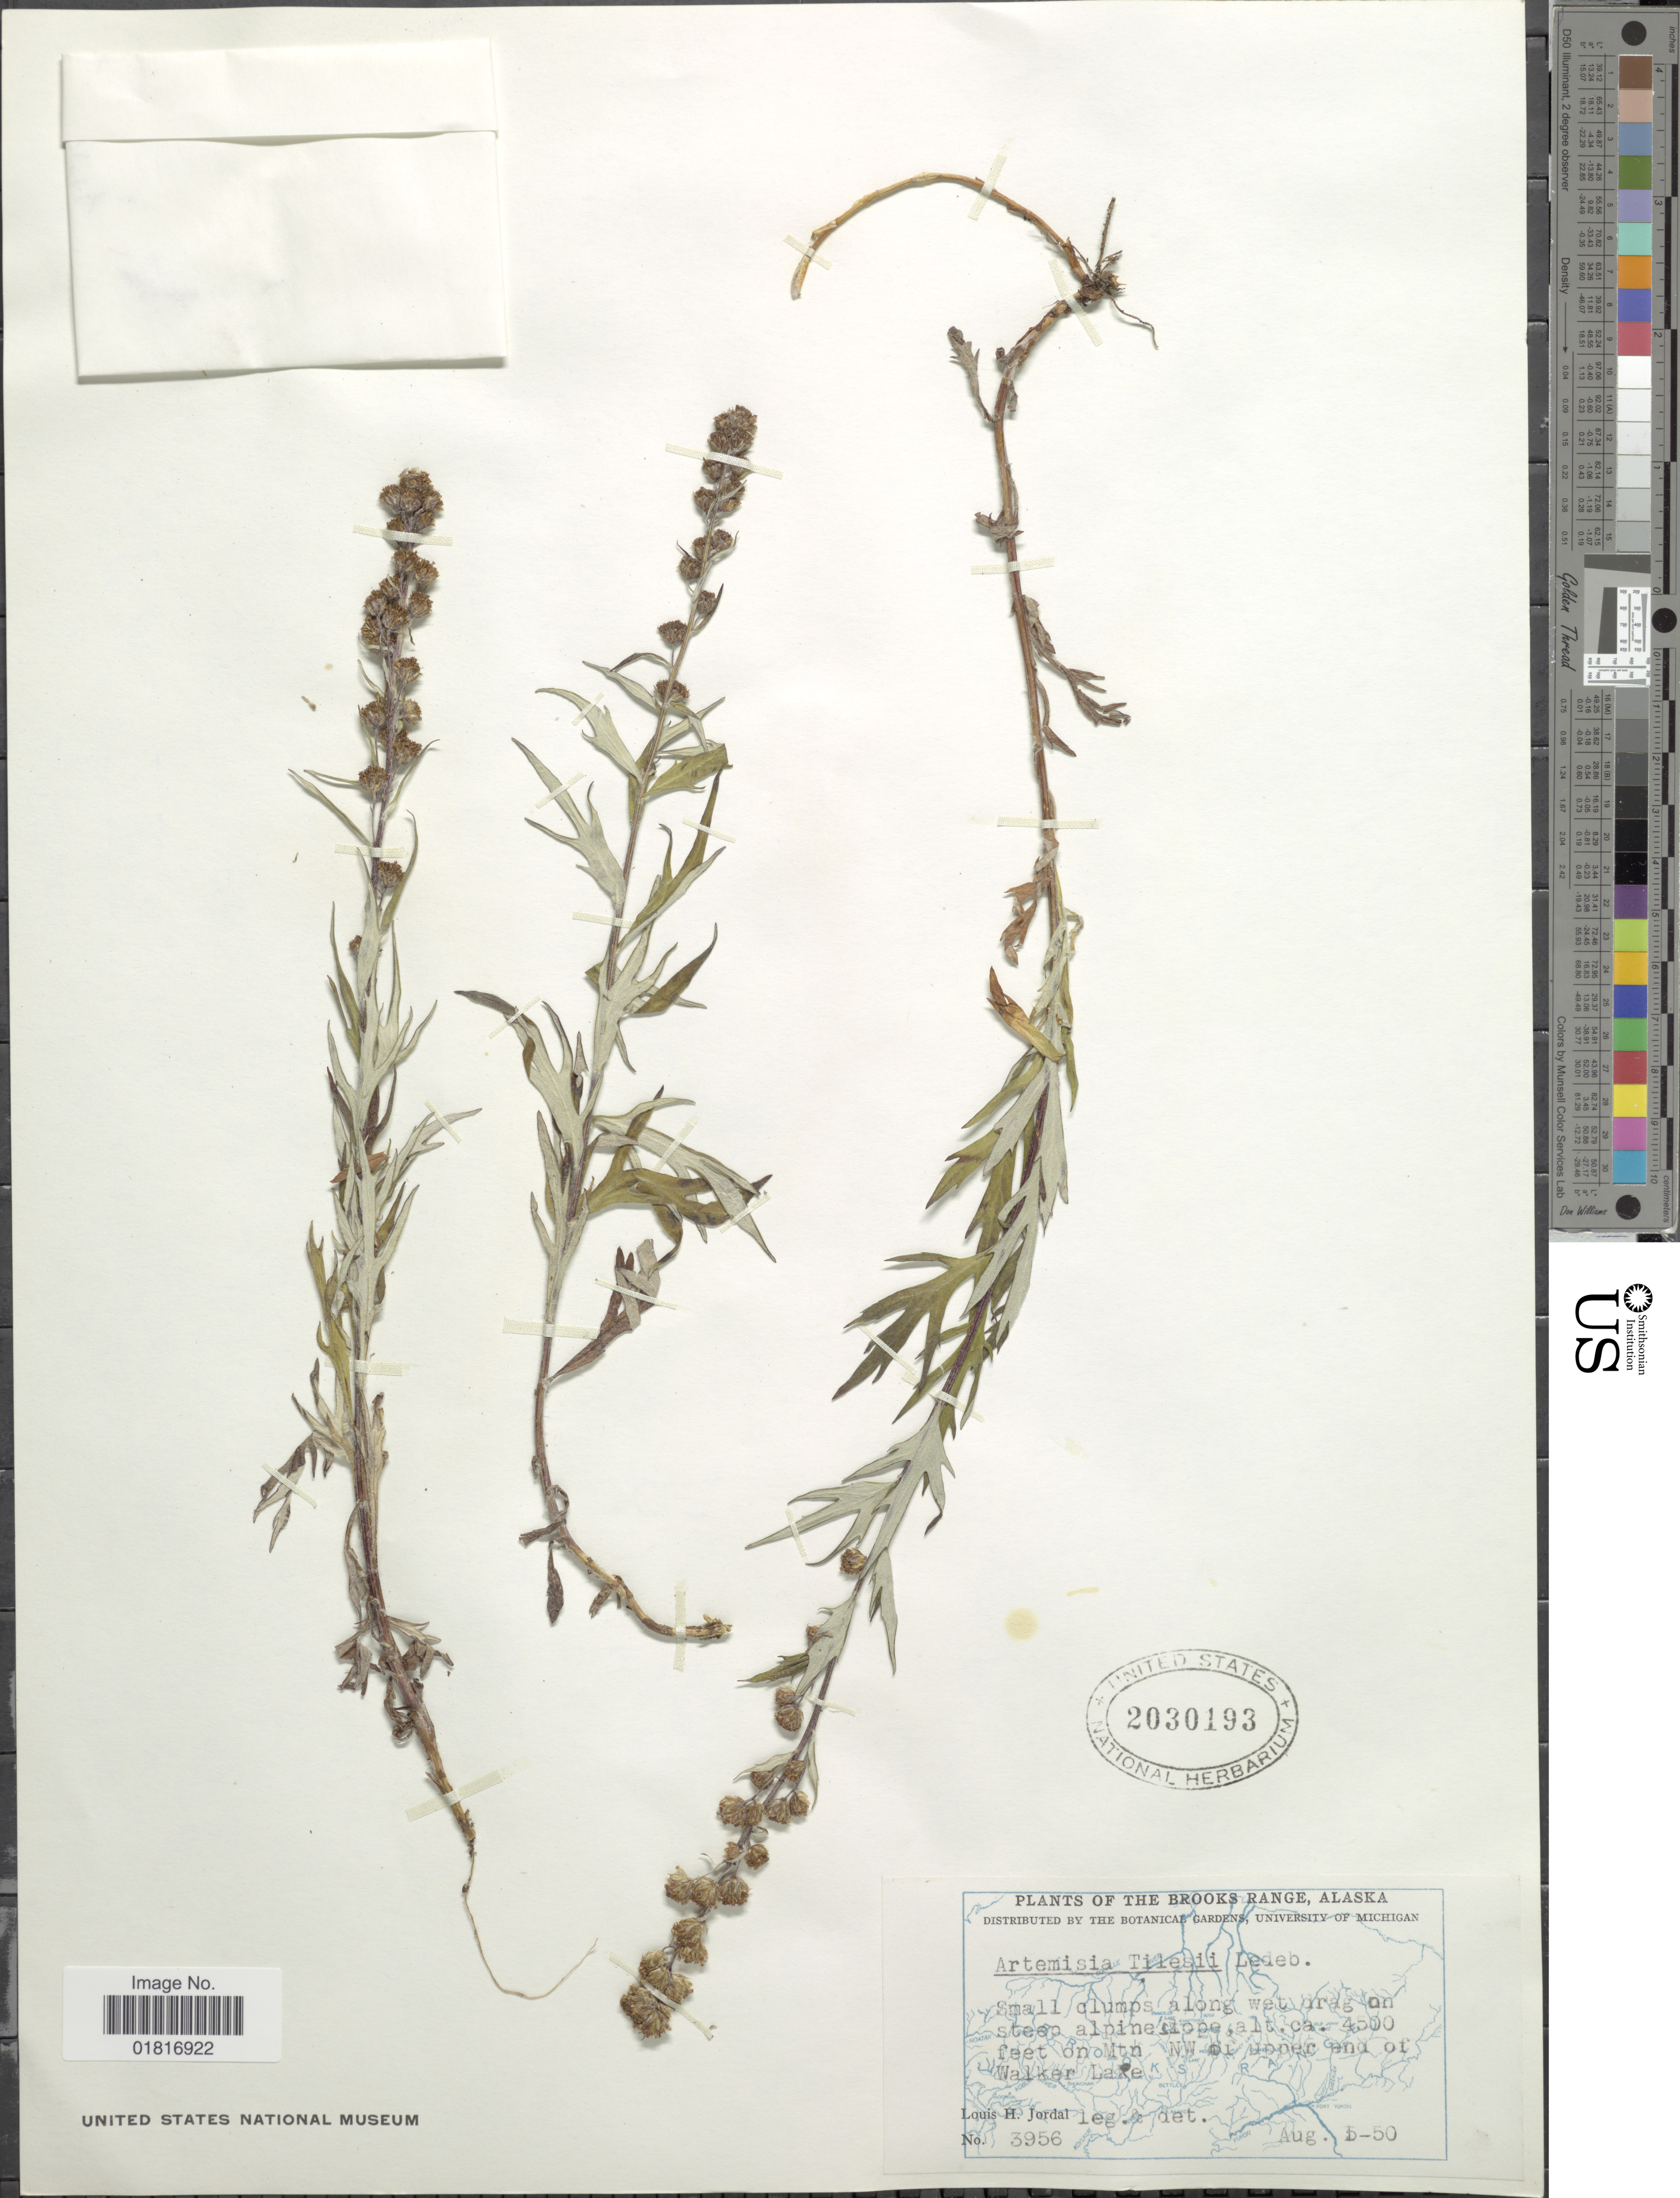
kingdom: Plantae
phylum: Tracheophyta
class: Magnoliopsida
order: Asterales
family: Asteraceae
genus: Artemisia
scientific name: Artemisia tilesii var. elatior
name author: Torr. & A. Gray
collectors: L. Jordal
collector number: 3956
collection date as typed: Transcribed d/m/y: 1/8/50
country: United States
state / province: Alaska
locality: The Brooks Range, Small clumps along wet drag on steep alpine slope, on Mtn NW of upper end of Walker Lake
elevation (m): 1372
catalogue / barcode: US 2030193